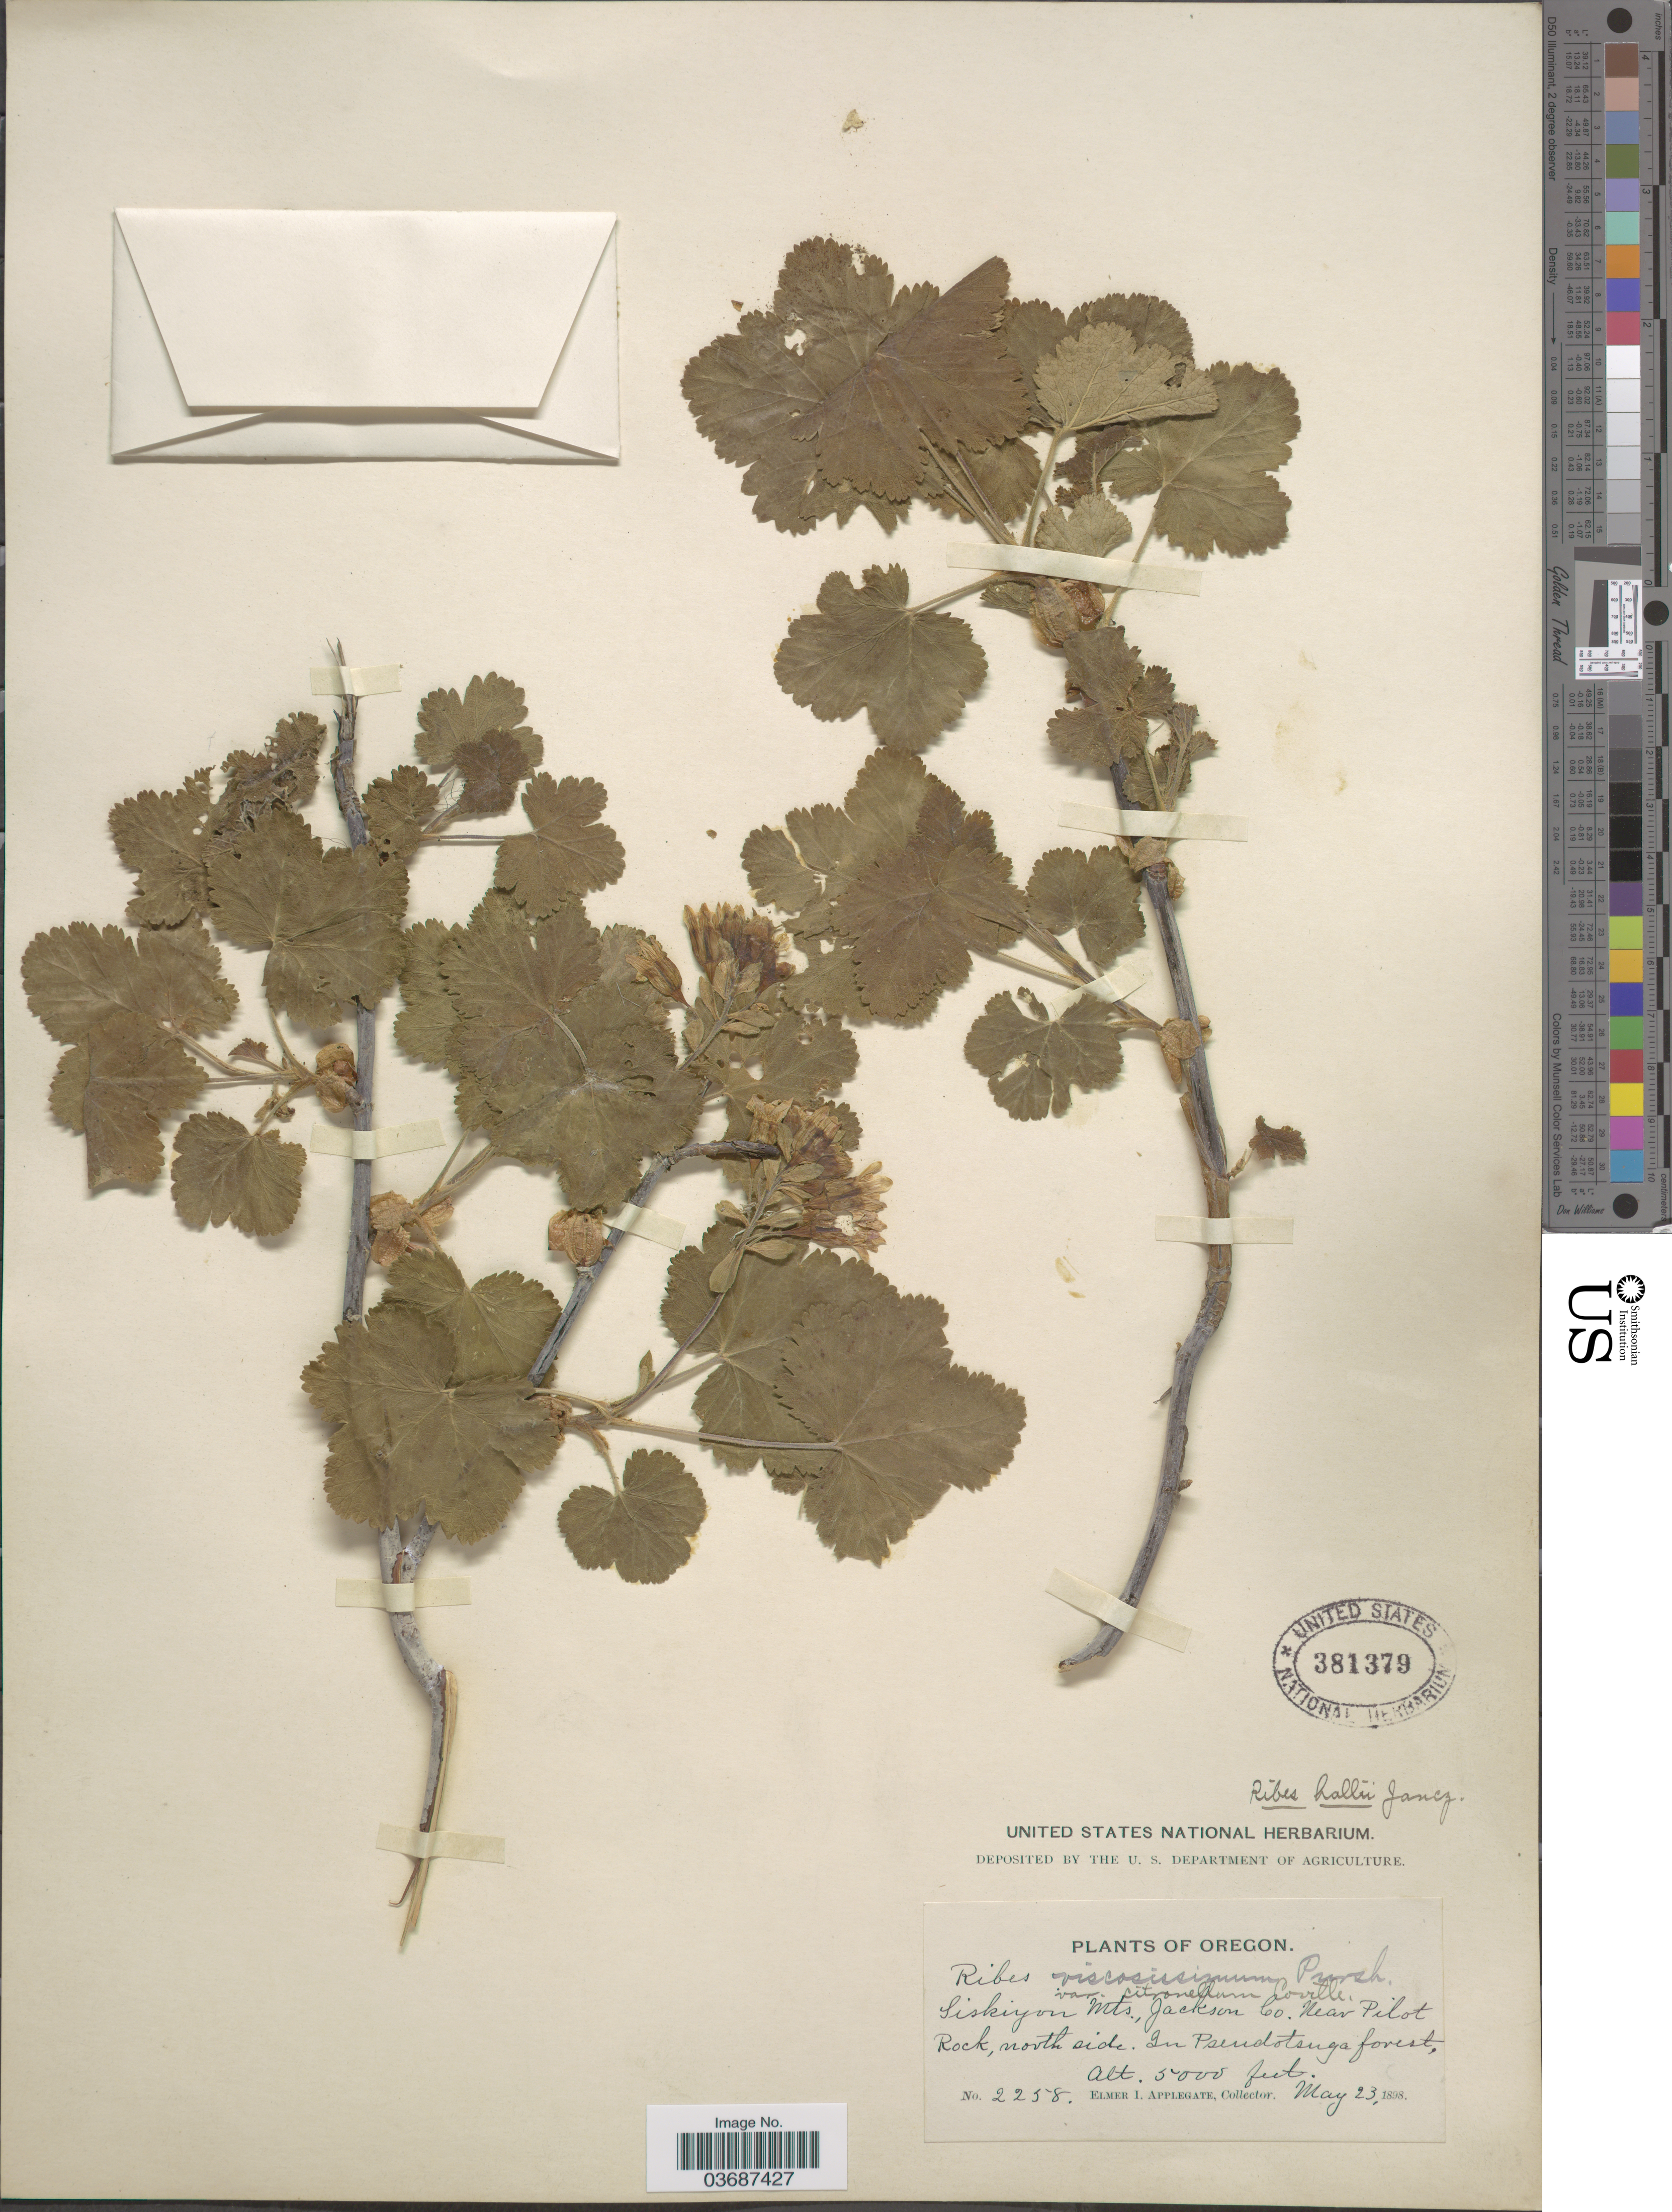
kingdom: Plantae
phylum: Tracheophyta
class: Magnoliopsida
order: Saxifragales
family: Grossulariaceae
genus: Ribes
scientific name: Ribes hallii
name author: Jancz.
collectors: E. I. Applegate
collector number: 2258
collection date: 1898-05-23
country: United States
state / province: Oregon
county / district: Jackson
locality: Siskiyou Mts., Jackson Co. Near Pilot Rock, north side.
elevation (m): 1524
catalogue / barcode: US 381379